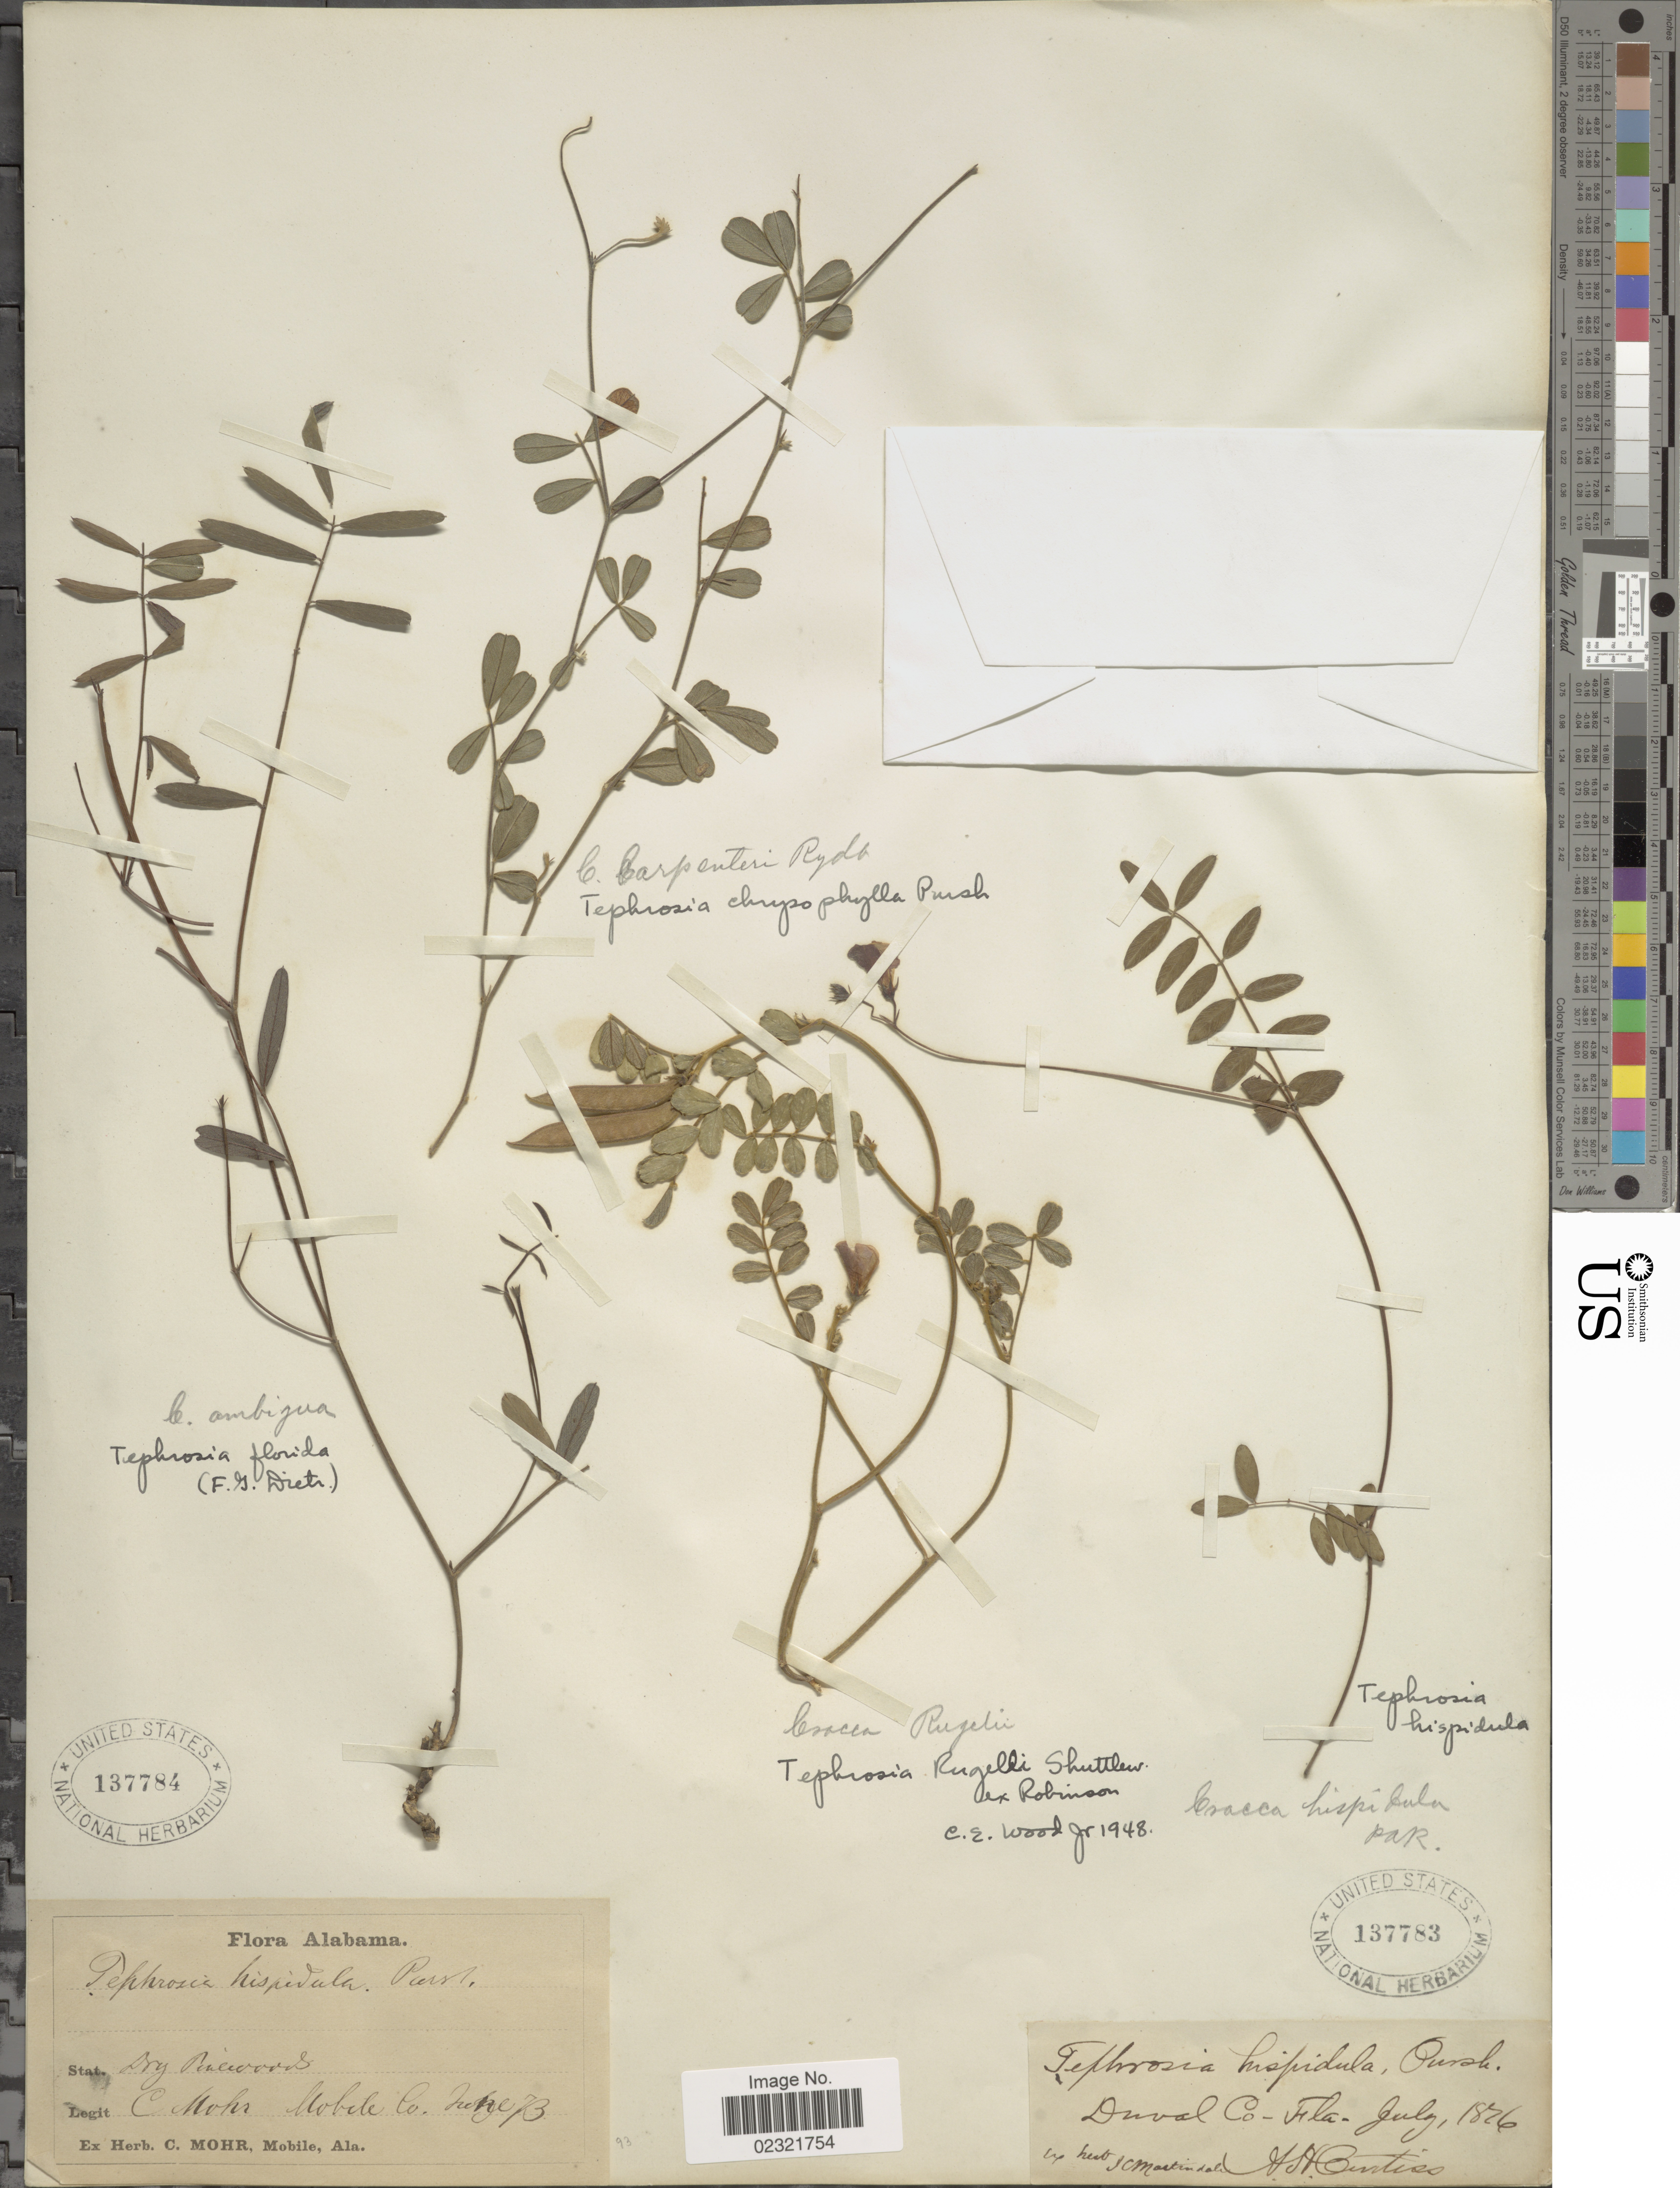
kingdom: Plantae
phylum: Tracheophyta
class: Magnoliopsida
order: Fabales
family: Fabaceae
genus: Tephrosia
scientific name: Tephrosia rugelii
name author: Shuttlew.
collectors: C. T. Mohr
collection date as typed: Transcribed d/m/y: /6/73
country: United States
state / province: Alabama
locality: Dry railwoods, Mobile Co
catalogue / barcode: US 137784